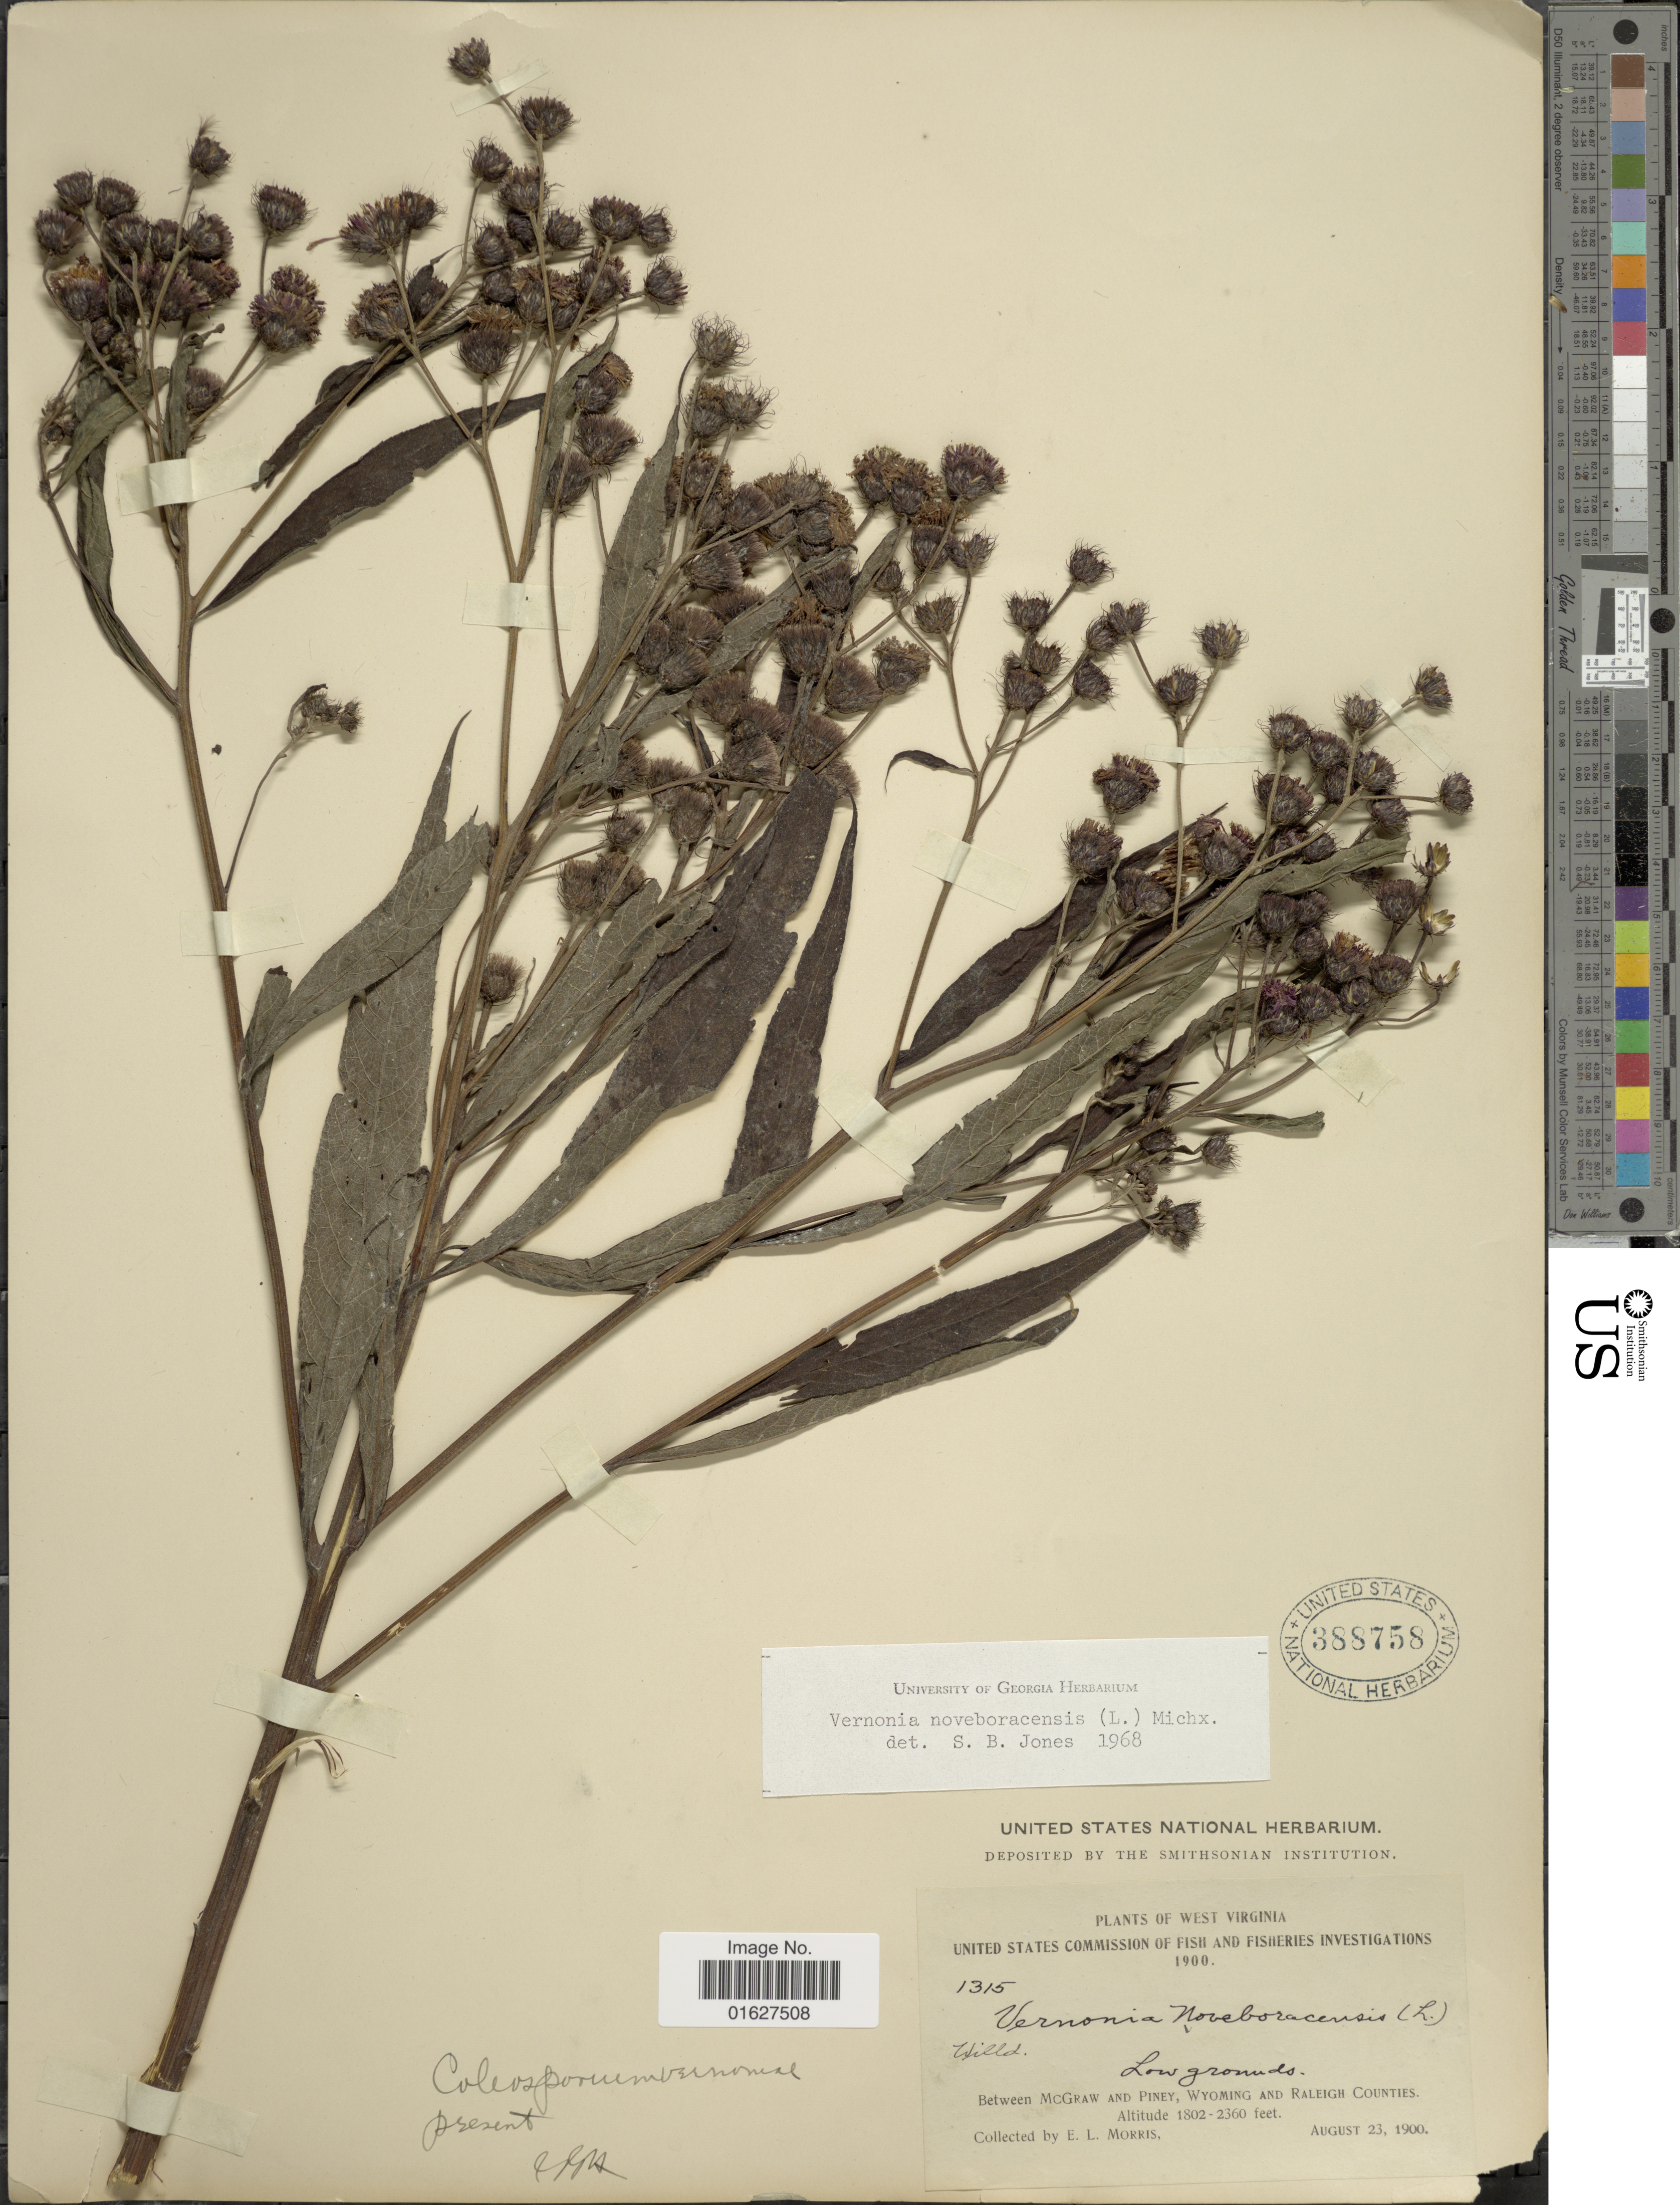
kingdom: Plantae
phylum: Tracheophyta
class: Magnoliopsida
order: Asterales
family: Asteraceae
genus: Vernonia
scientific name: Vernonia noveboracensis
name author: (L.) Michx.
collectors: E. Morris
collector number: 1315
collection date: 1900-08-23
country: United States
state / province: West Virginia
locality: West Virginia. Between McGraw and Piney, Wyoming and Raleigh Counties. Low grounds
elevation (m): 549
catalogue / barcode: US 388758